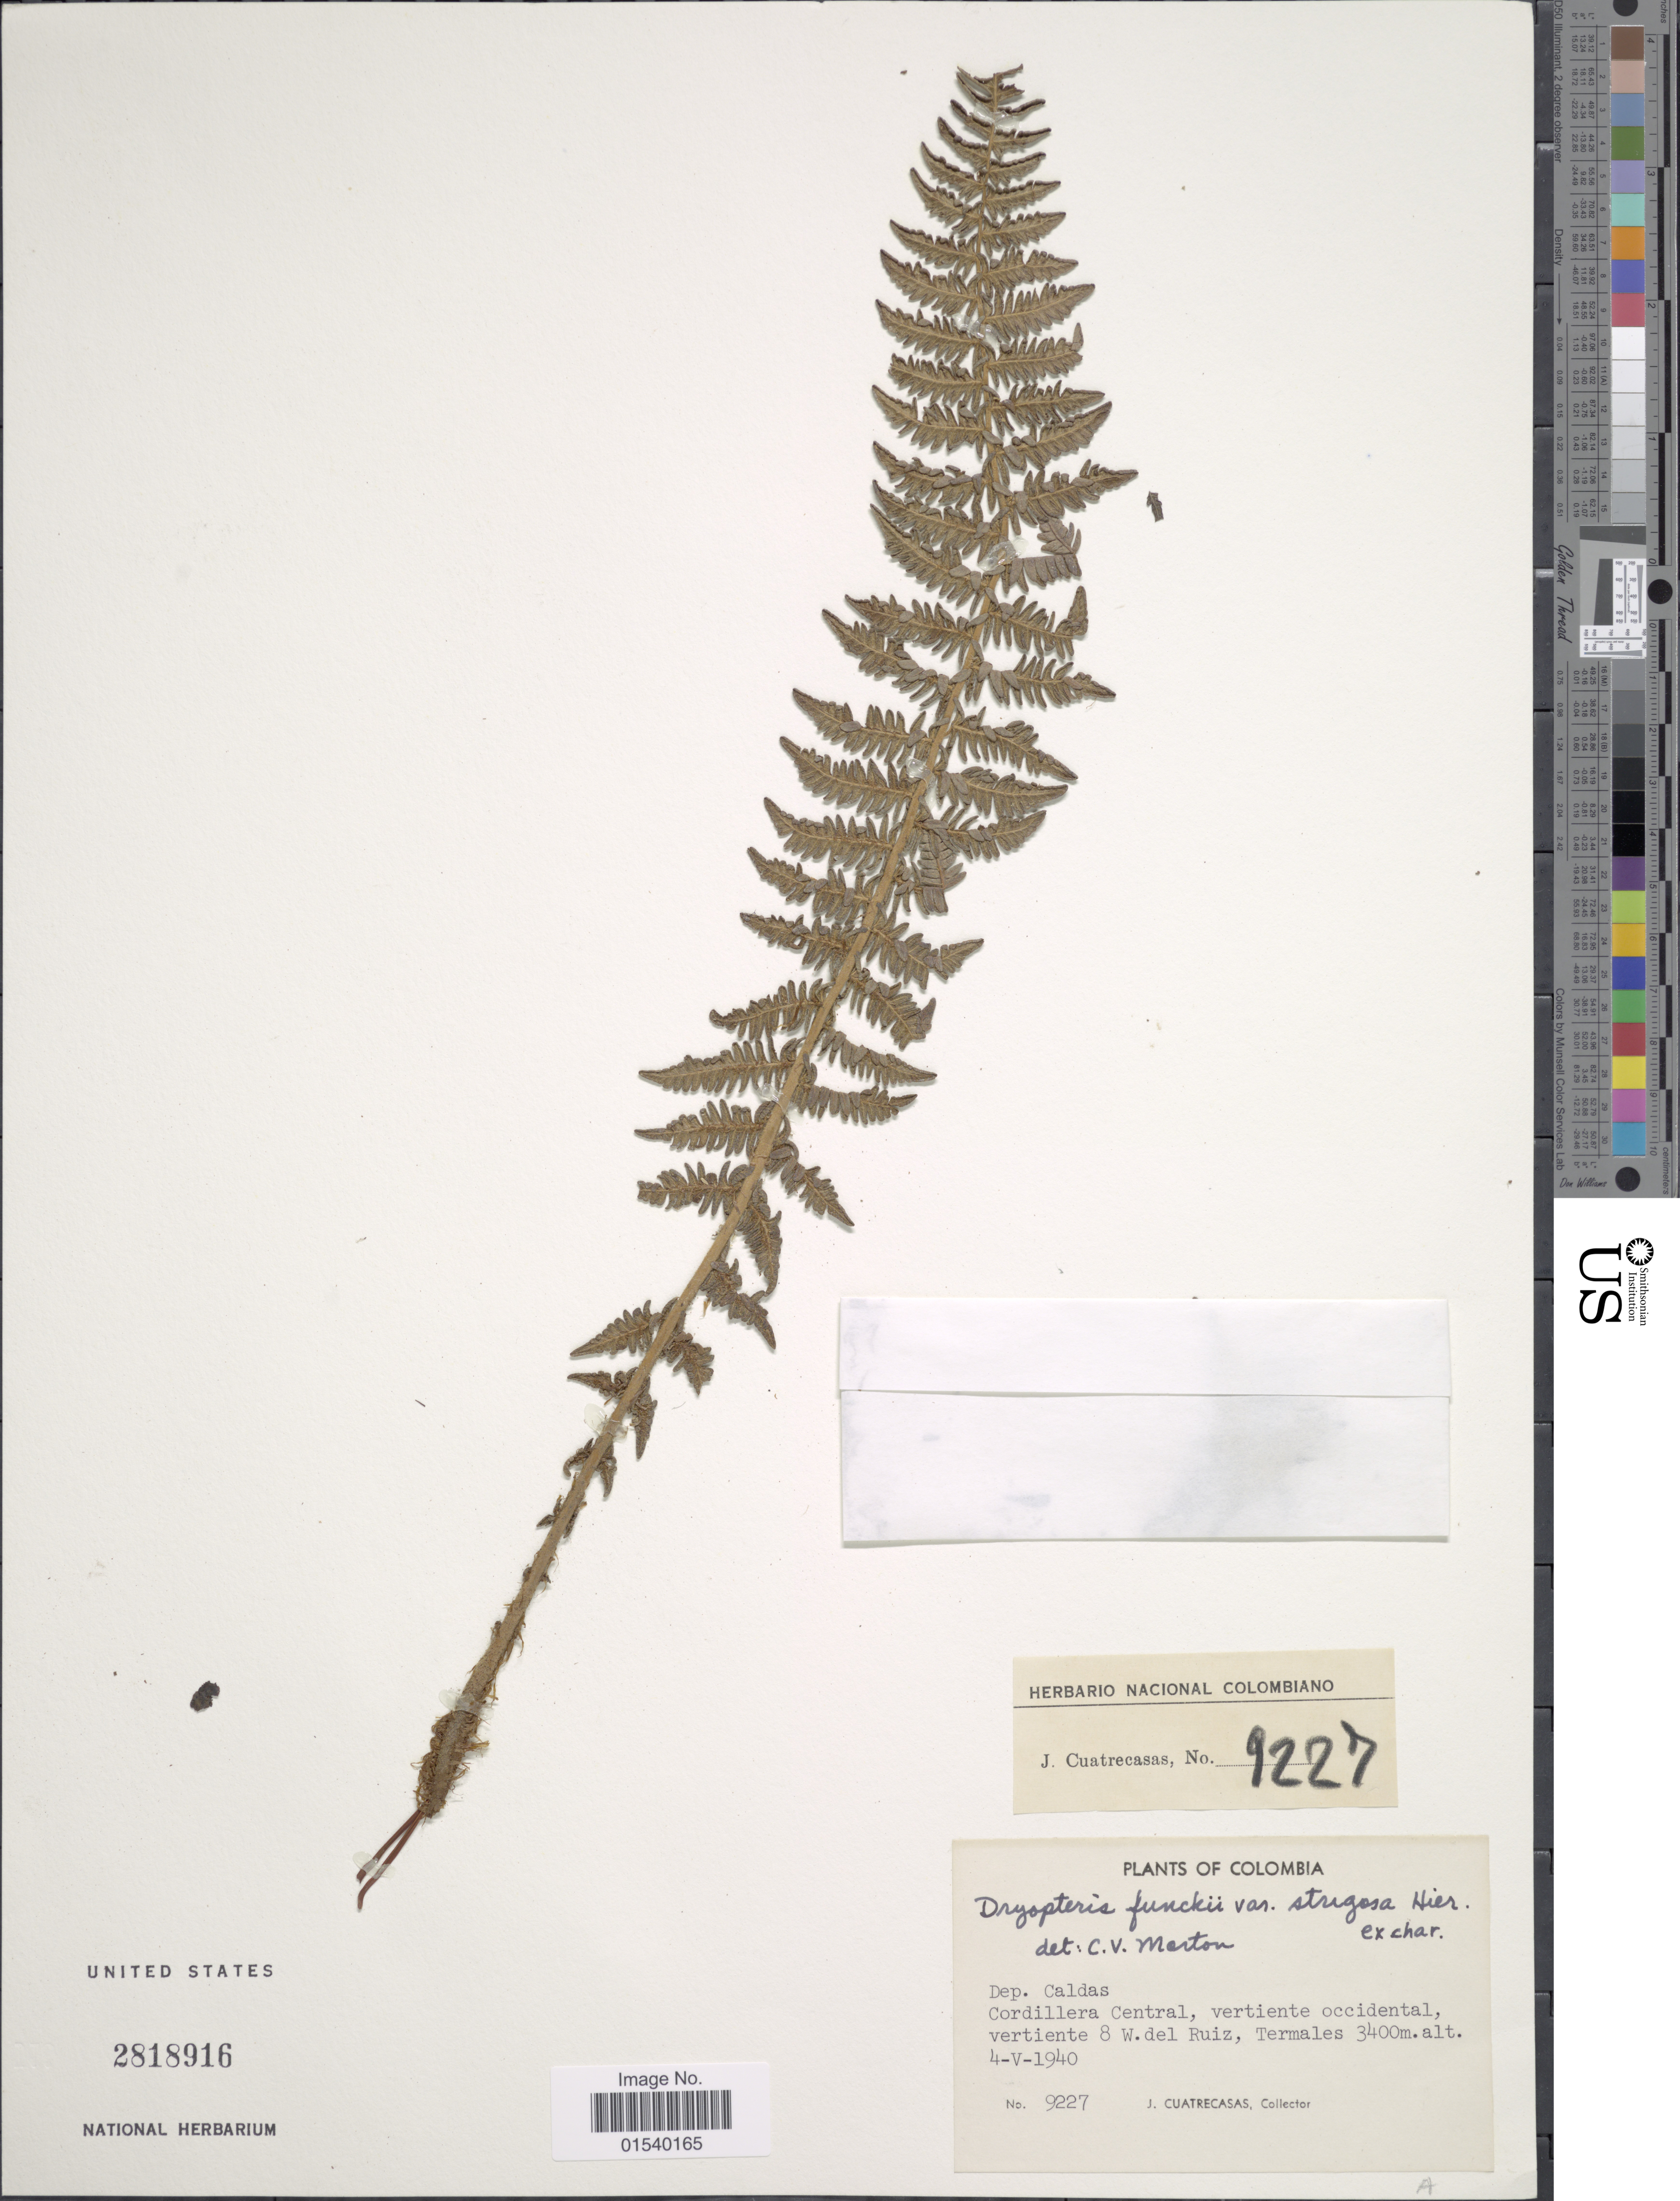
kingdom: Plantae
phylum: Tracheophyta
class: Polypodiopsida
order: Polypodiales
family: Thelypteridaceae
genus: Amauropelta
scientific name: Amauropelta funckii (Mett.) comb. nov., ined. 2015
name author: (Mett.)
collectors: J. Cuatrecasas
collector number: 9227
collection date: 1940-05-04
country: Colombia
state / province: Caldas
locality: Cordillera Central,, vertiente occidental, vertiente 8 W. del Ruiz, Tremales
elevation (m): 3400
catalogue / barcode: US 2818916